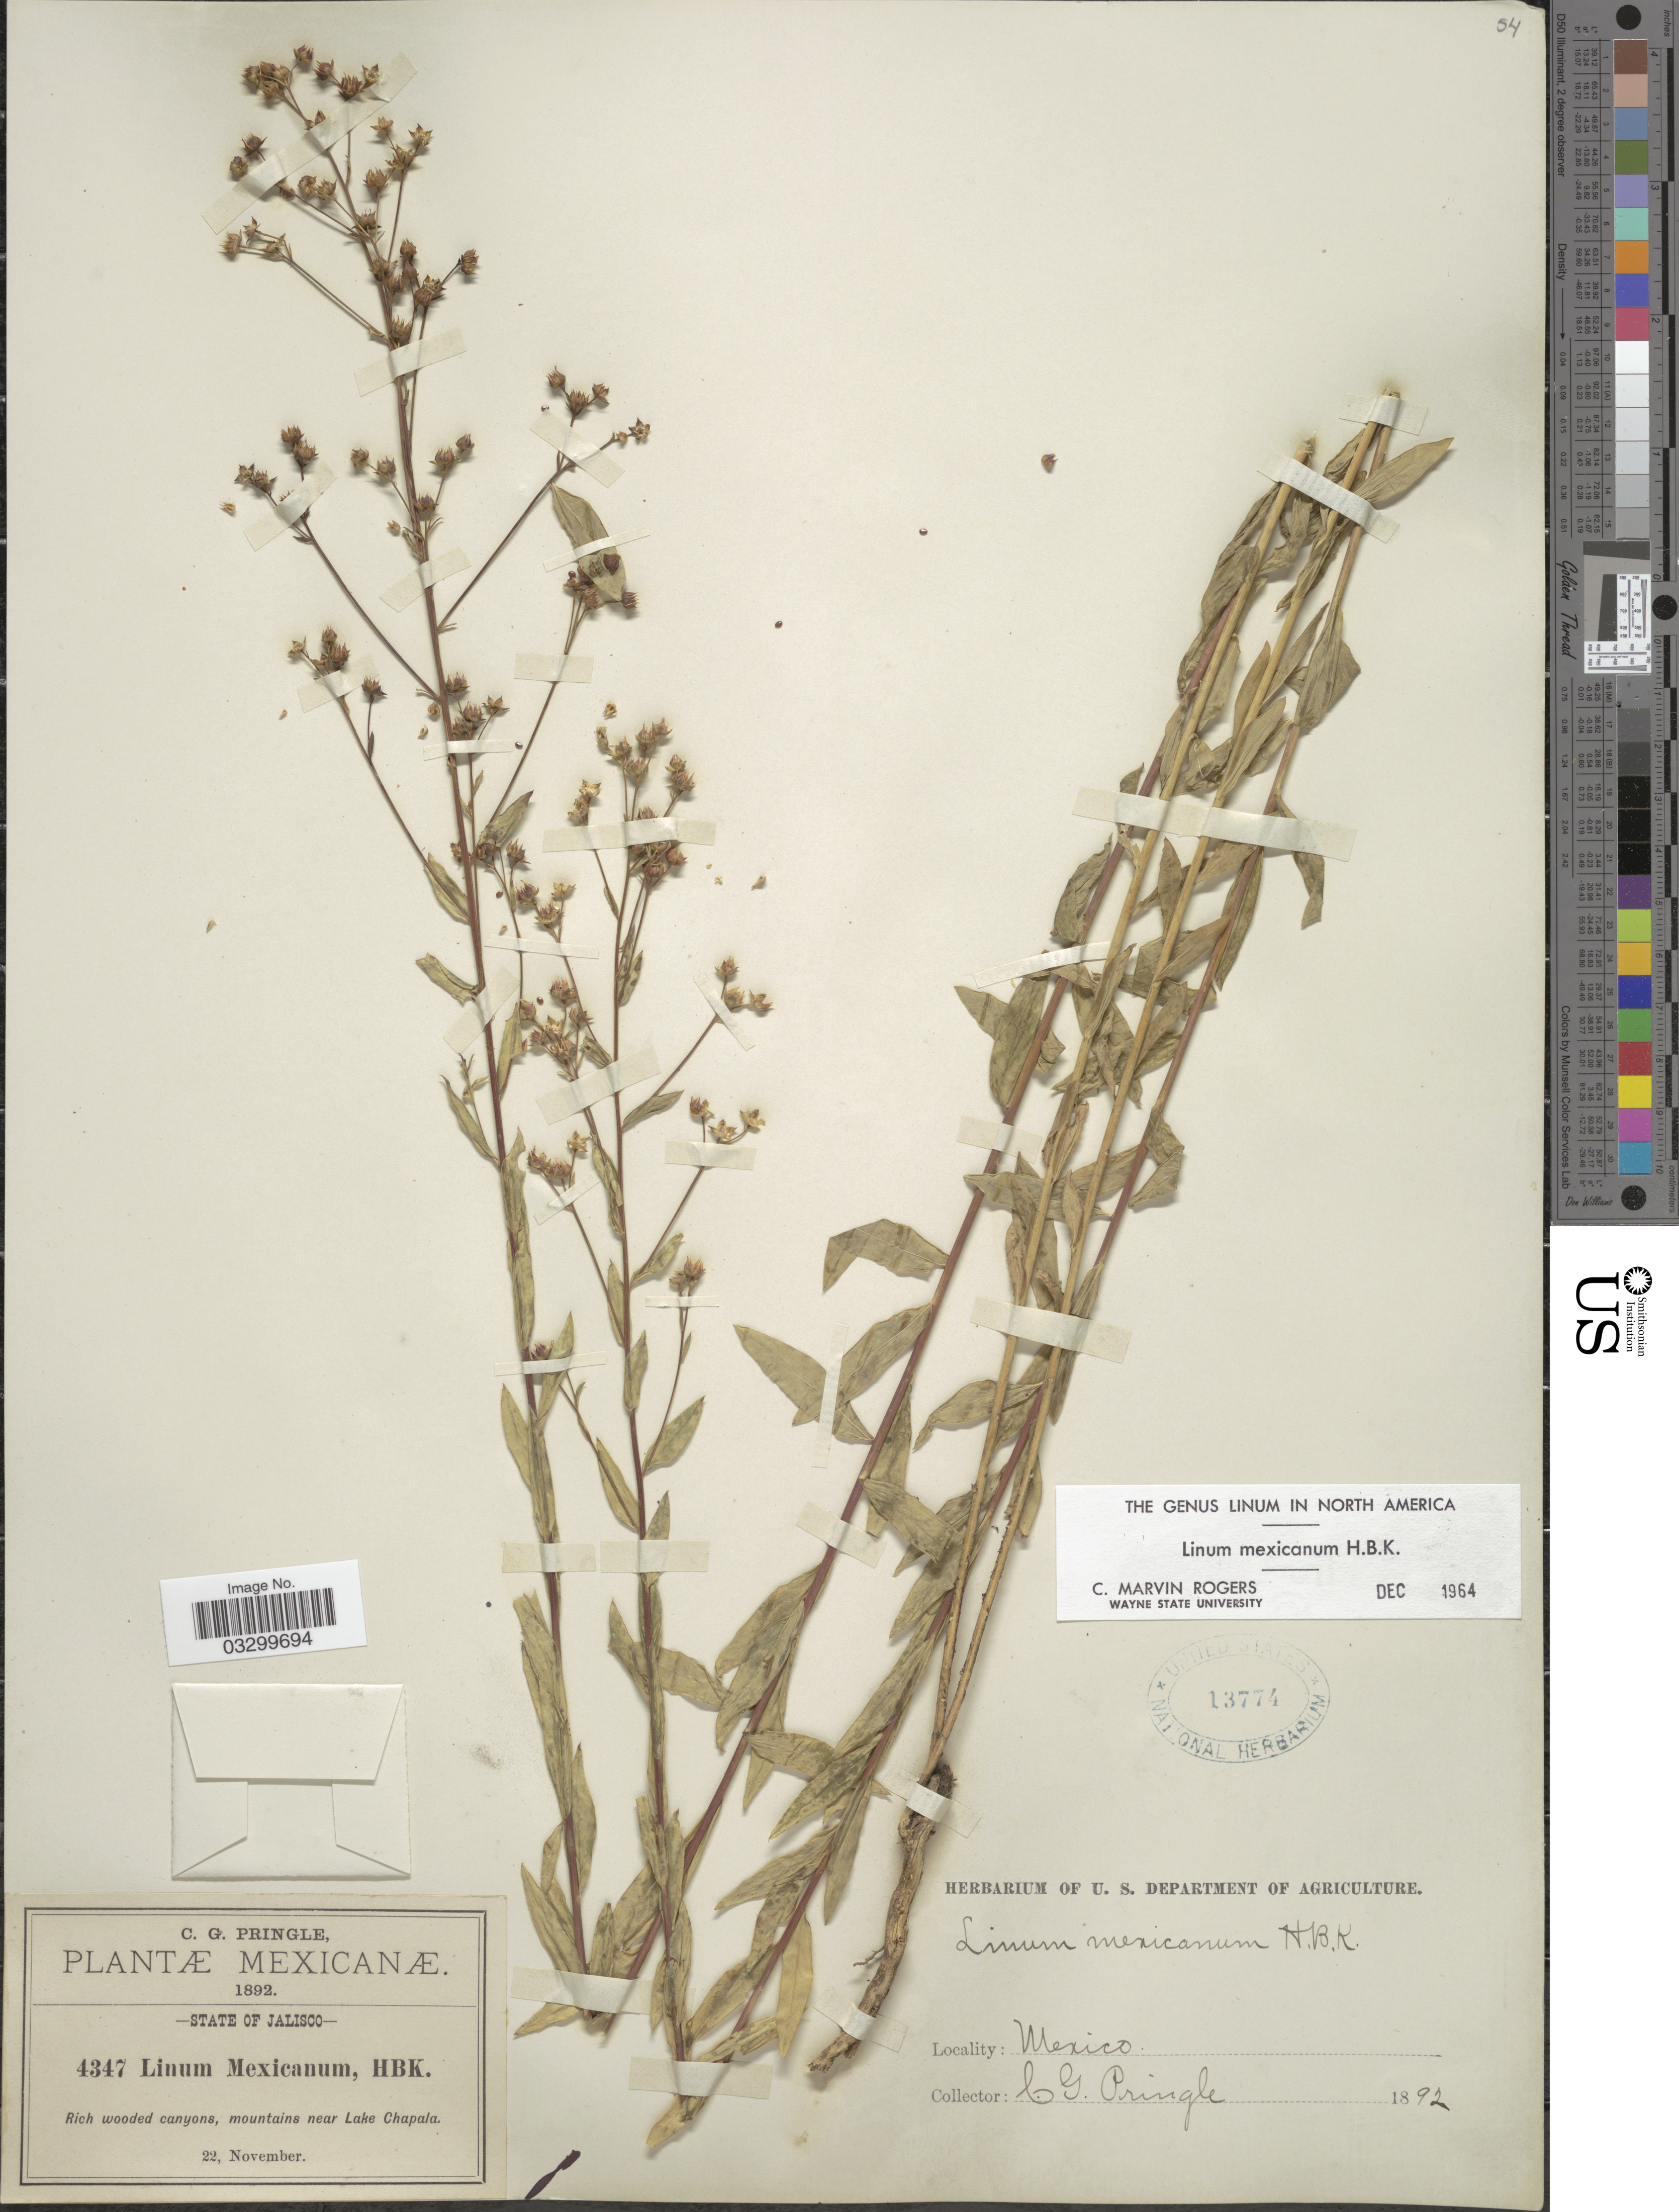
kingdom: Plantae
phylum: Tracheophyta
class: Magnoliopsida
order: Malpighiales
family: Linaceae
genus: Linum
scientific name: Linum mexicanum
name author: Kunth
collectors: C. G. Pringle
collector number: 4347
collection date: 1892-11-22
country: Mexico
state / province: Jalisco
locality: Mountains near Lake Chapala.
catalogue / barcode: US 13774